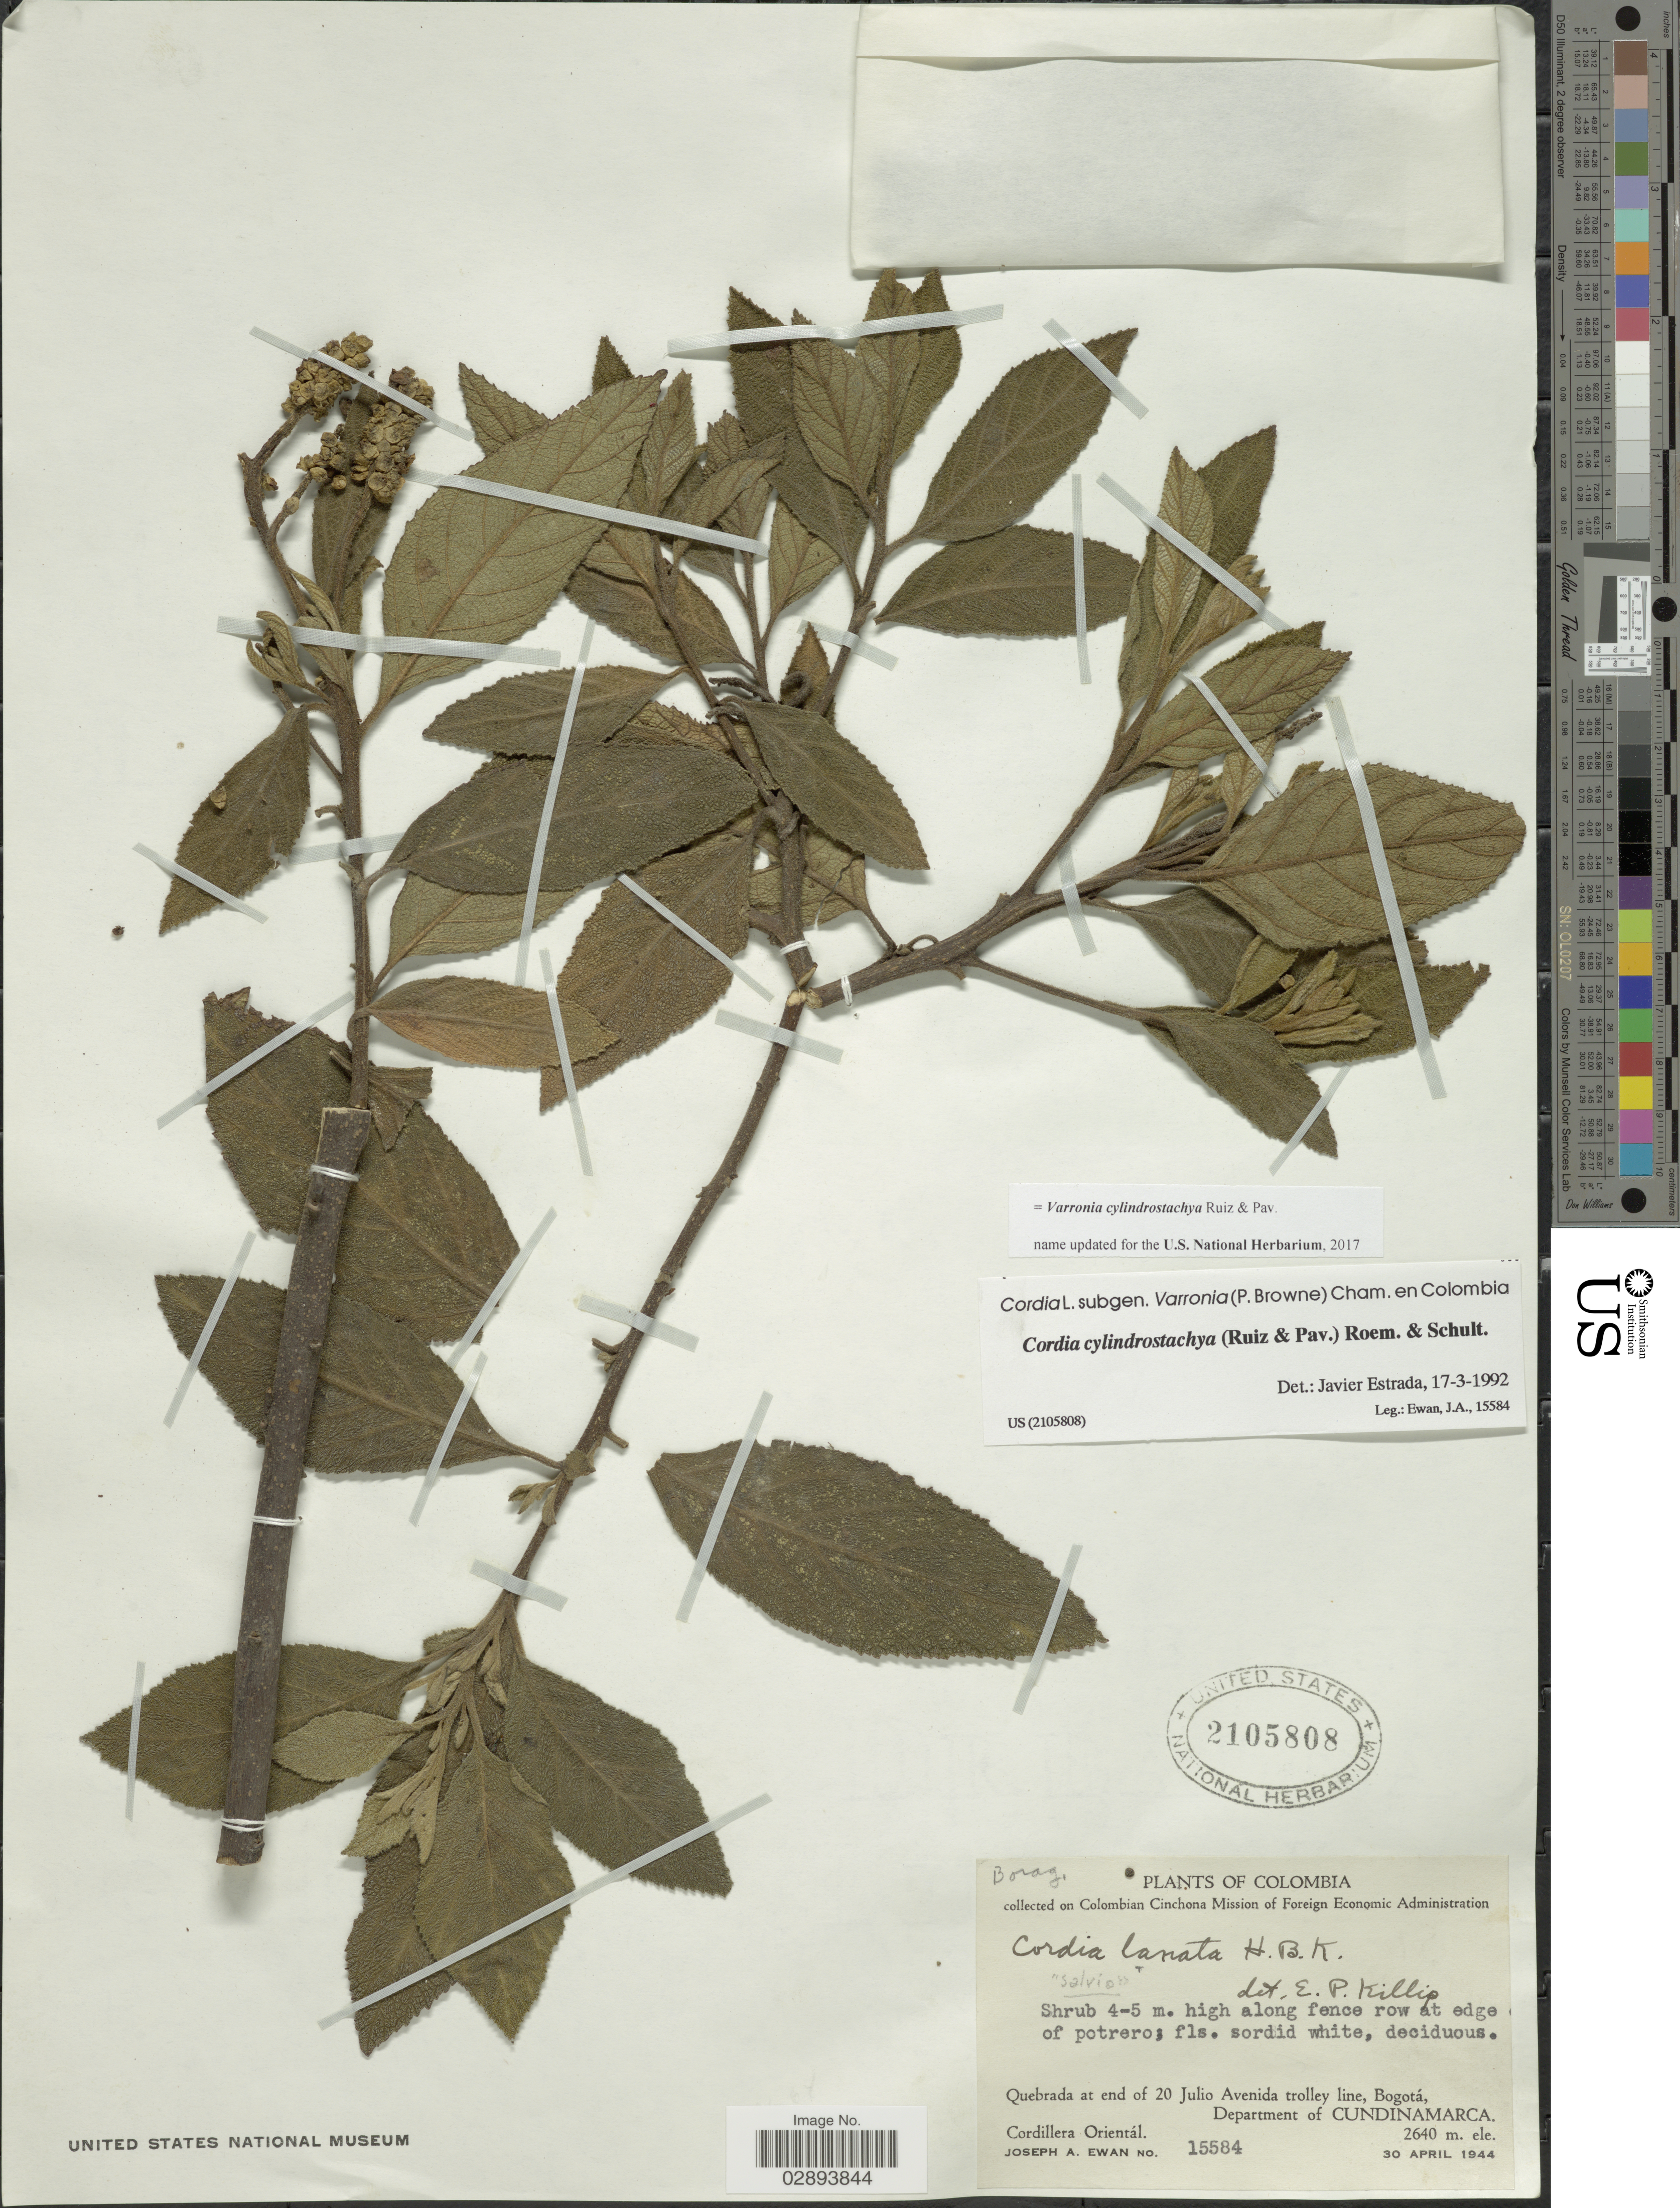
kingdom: Plantae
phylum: Tracheophyta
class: Magnoliopsida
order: Boraginales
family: Cordiaceae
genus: Varronia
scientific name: Varronia cylindrostachya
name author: Ruiz & Pav.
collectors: J. A. Ewan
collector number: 15584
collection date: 1944-04-30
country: Colombia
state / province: Cundinamarca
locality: Quebrada at end of 20 Julio Avenida trolley line, Bogotá, Department of Cundinamarca, Cordillera Orientál.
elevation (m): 2640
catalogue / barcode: US 2105808